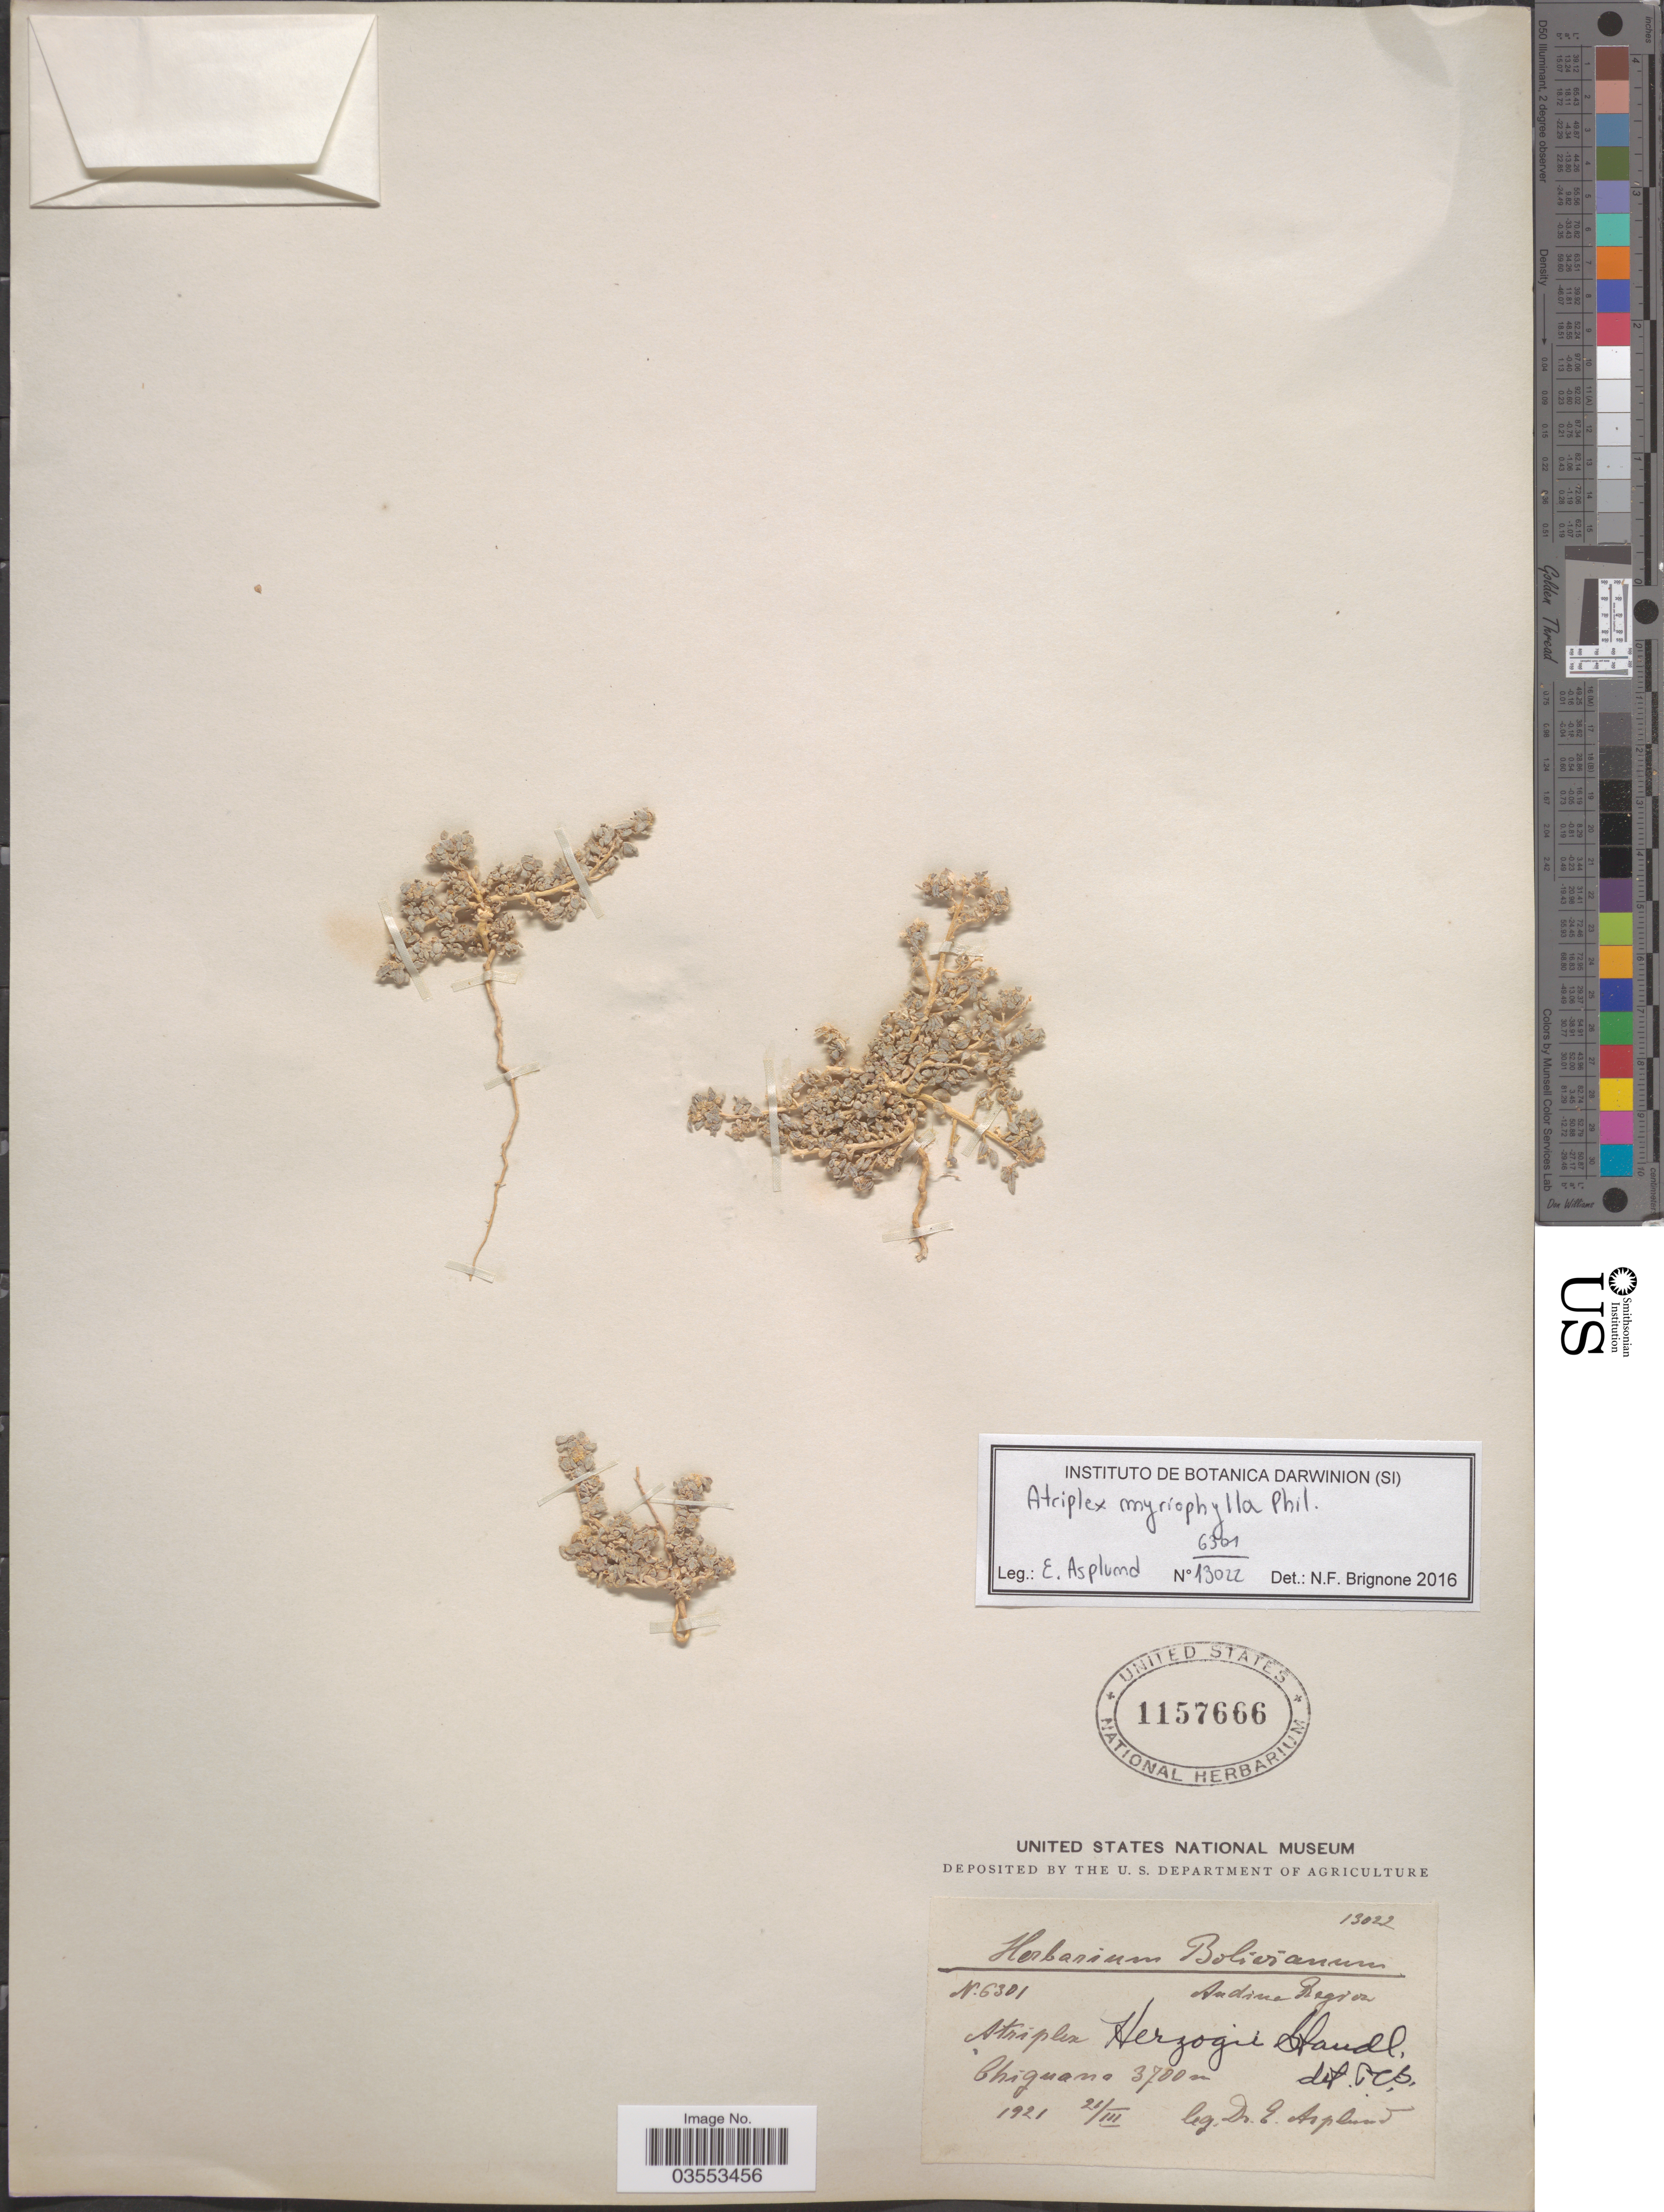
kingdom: Plantae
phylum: Tracheophyta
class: Magnoliopsida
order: Caryophyllales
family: Amaranthaceae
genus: Atriplex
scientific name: Atriplex herzogii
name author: Standl.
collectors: E. Asplund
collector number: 6301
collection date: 1921-03-26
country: Bolivia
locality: Andine Region. Chiguana.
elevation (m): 3700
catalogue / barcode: US 1157666